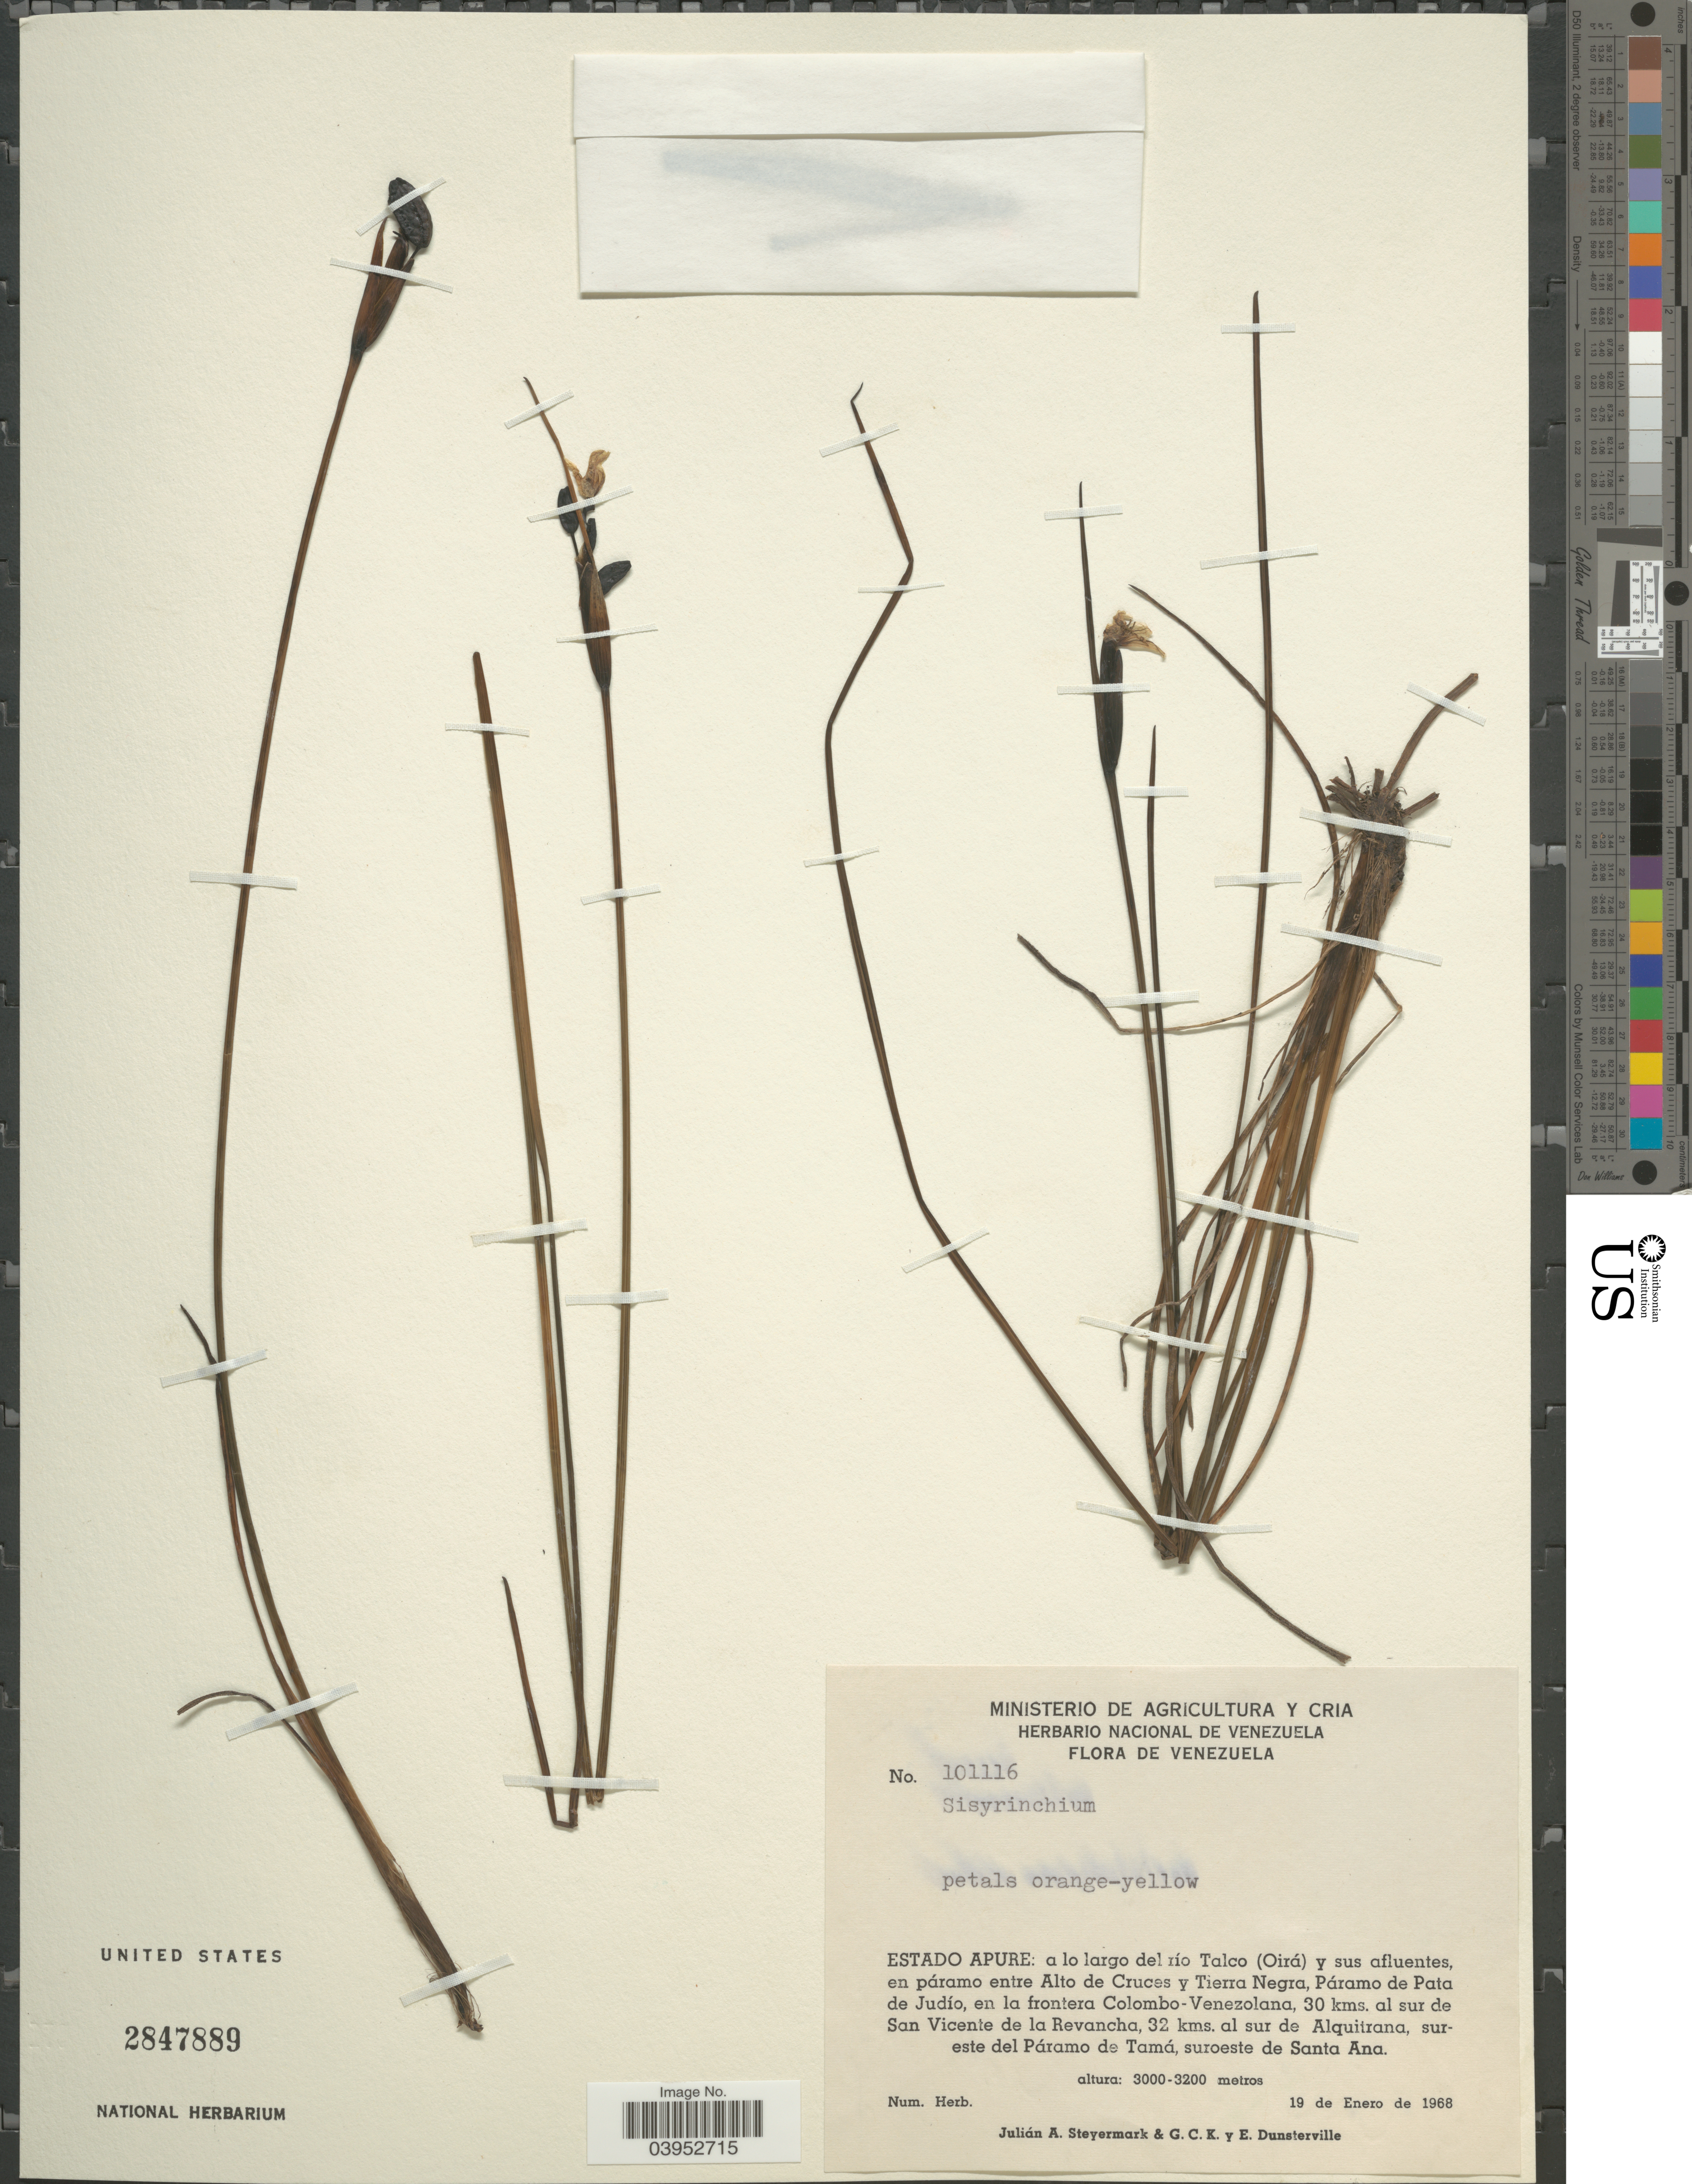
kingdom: Plantae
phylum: Tracheophyta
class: Liliopsida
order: Asparagales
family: Iridaceae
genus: Sisyrinchium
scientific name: Sisyrinchium sp.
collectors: J. Steyermark, G. C. K. Dunsterville & E. Dunsterville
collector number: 101116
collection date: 1968-01-19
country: Venezuela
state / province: Apure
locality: A lo largo del río Talco (Oirá) y sus afluentes, en páramo entre Alto de Cruces y Tierra Negra, Páramo de Pata de Judío, en la frontera Colombo-Venezolana, 30 kms. al sur de San Vicente de la Revancha, 32 kms. al sur de Alquitrana, sureste del Páramo de Tamá, suroeste de Santa Ana.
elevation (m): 3000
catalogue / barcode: US 2847889